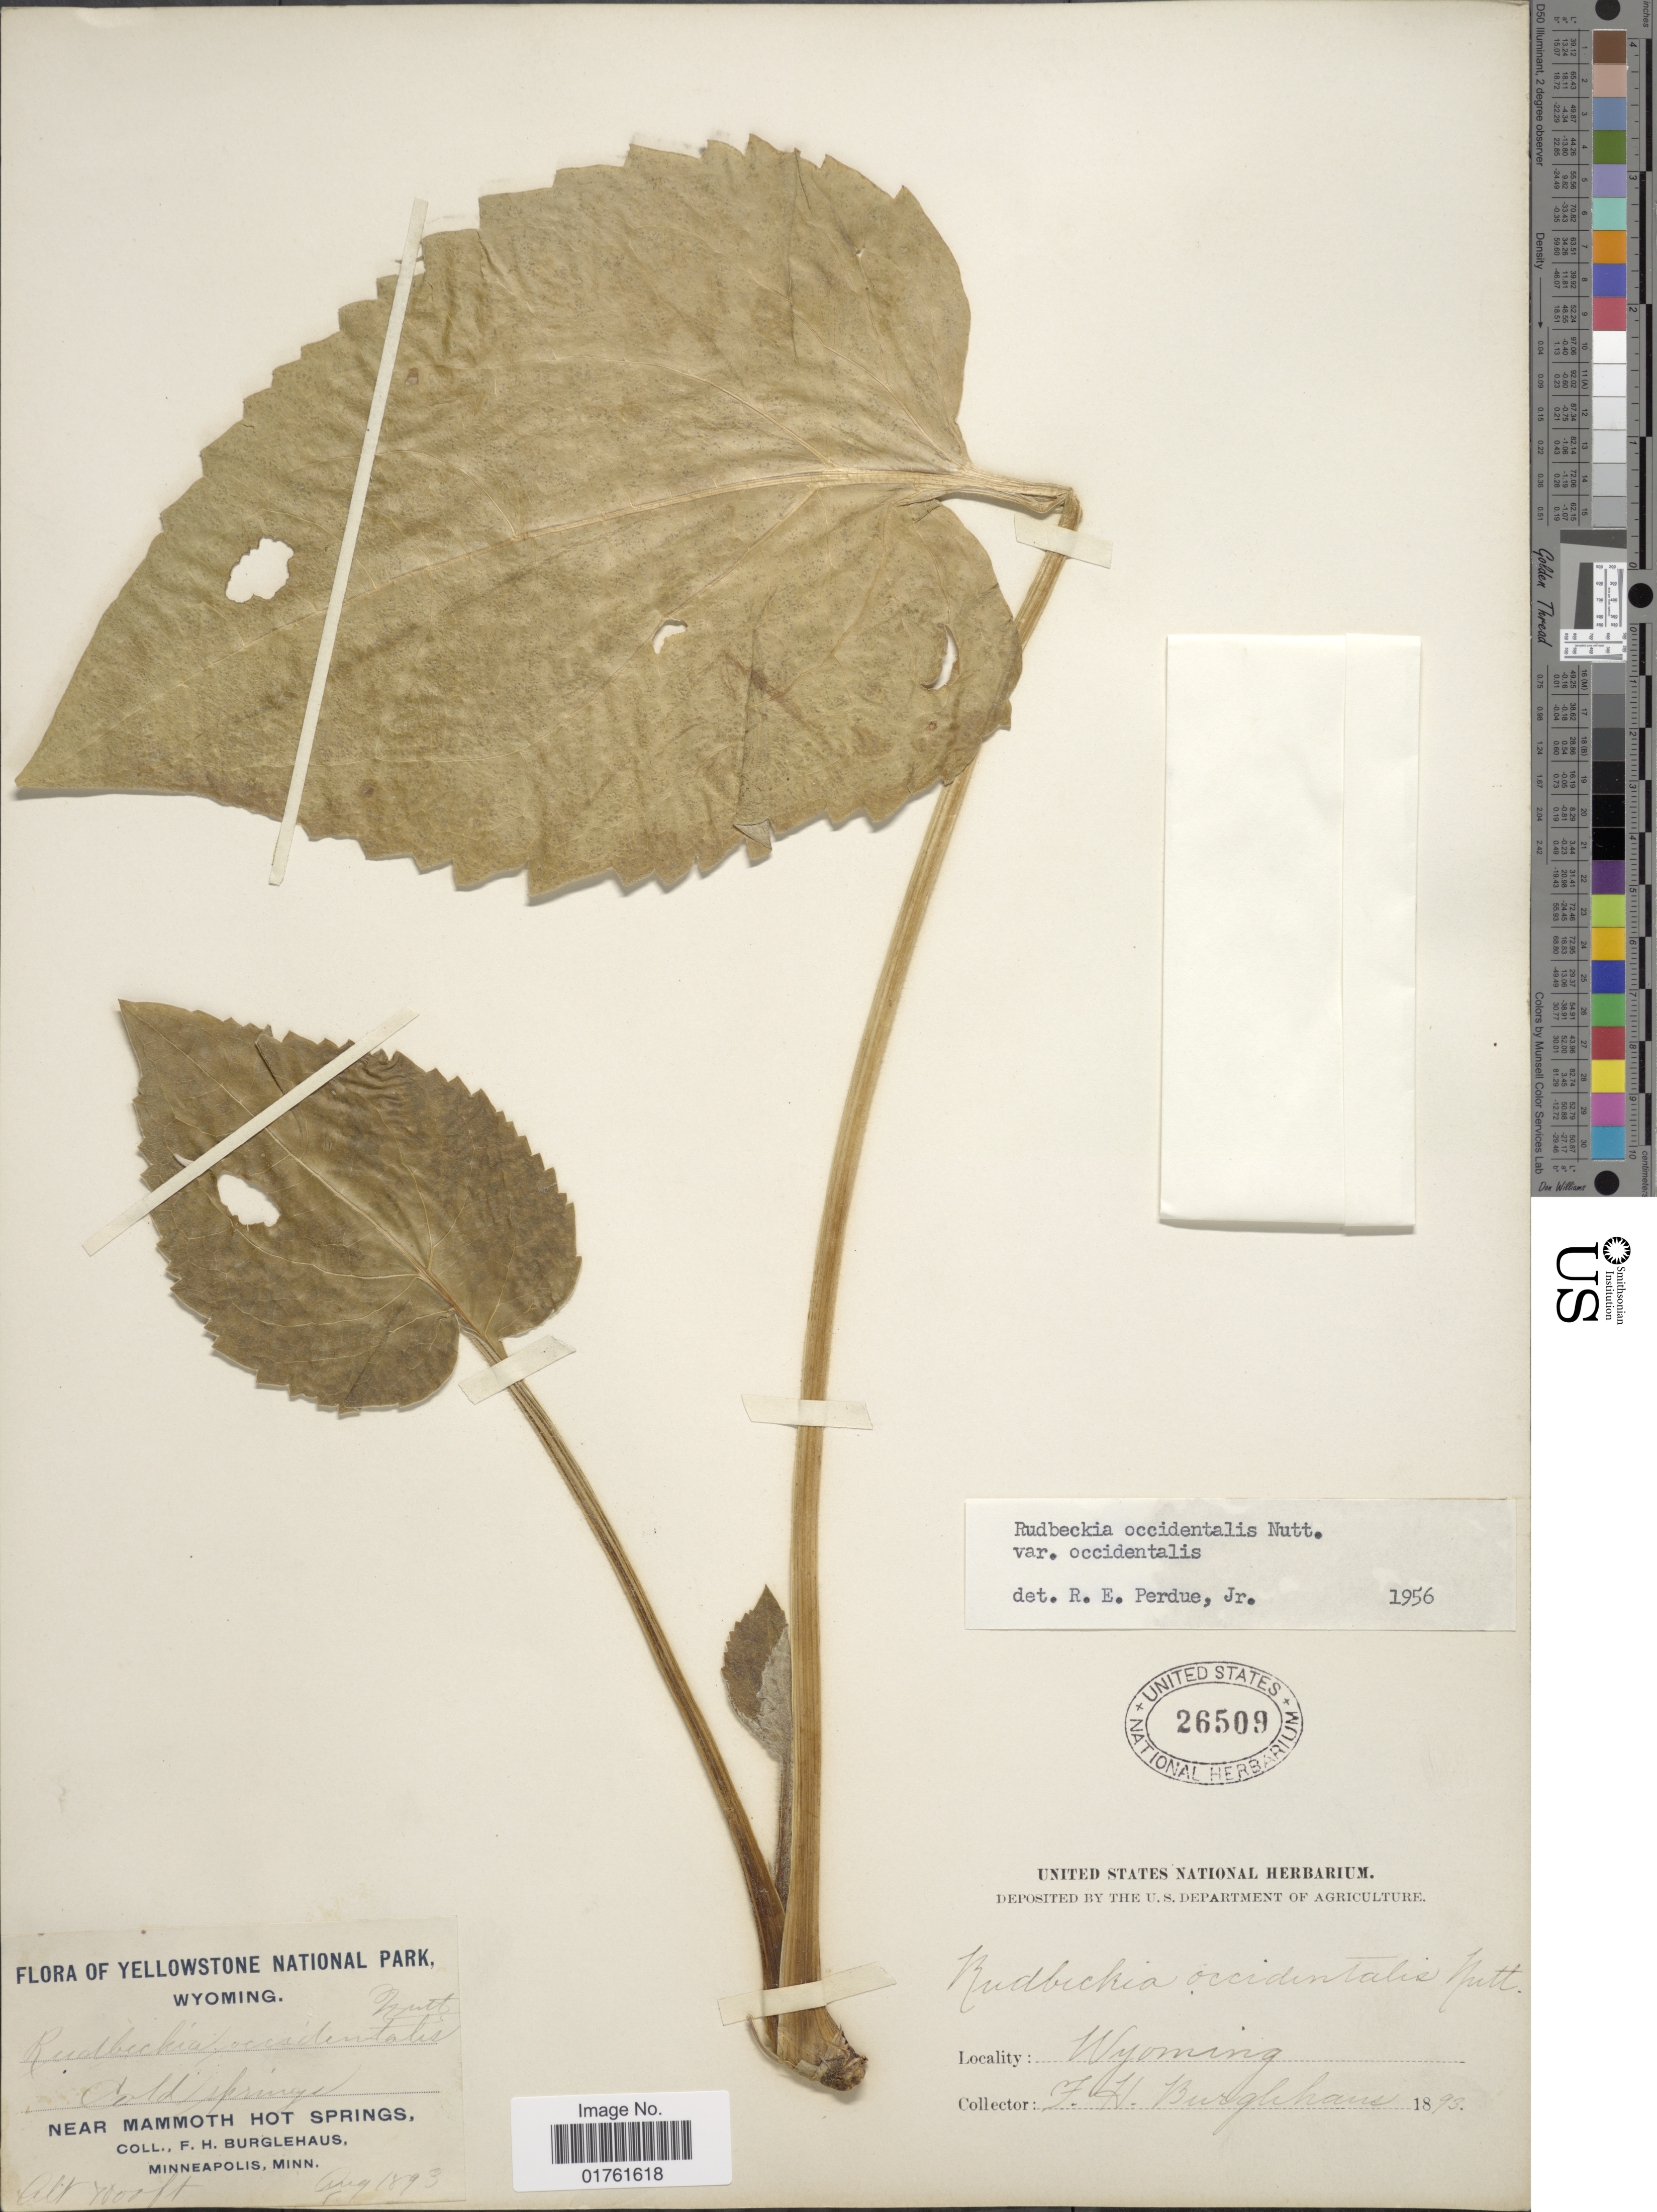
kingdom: Plantae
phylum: Tracheophyta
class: Magnoliopsida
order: Asterales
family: Asteraceae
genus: Rudbeckia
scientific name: Rudbeckia occidentalis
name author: Nutt.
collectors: F. Burglehaus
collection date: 1893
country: United States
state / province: Wyoming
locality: Yellowstone National Park, Cold Springs, near Mammoth Hot Springs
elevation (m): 2438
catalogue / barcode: US 26509